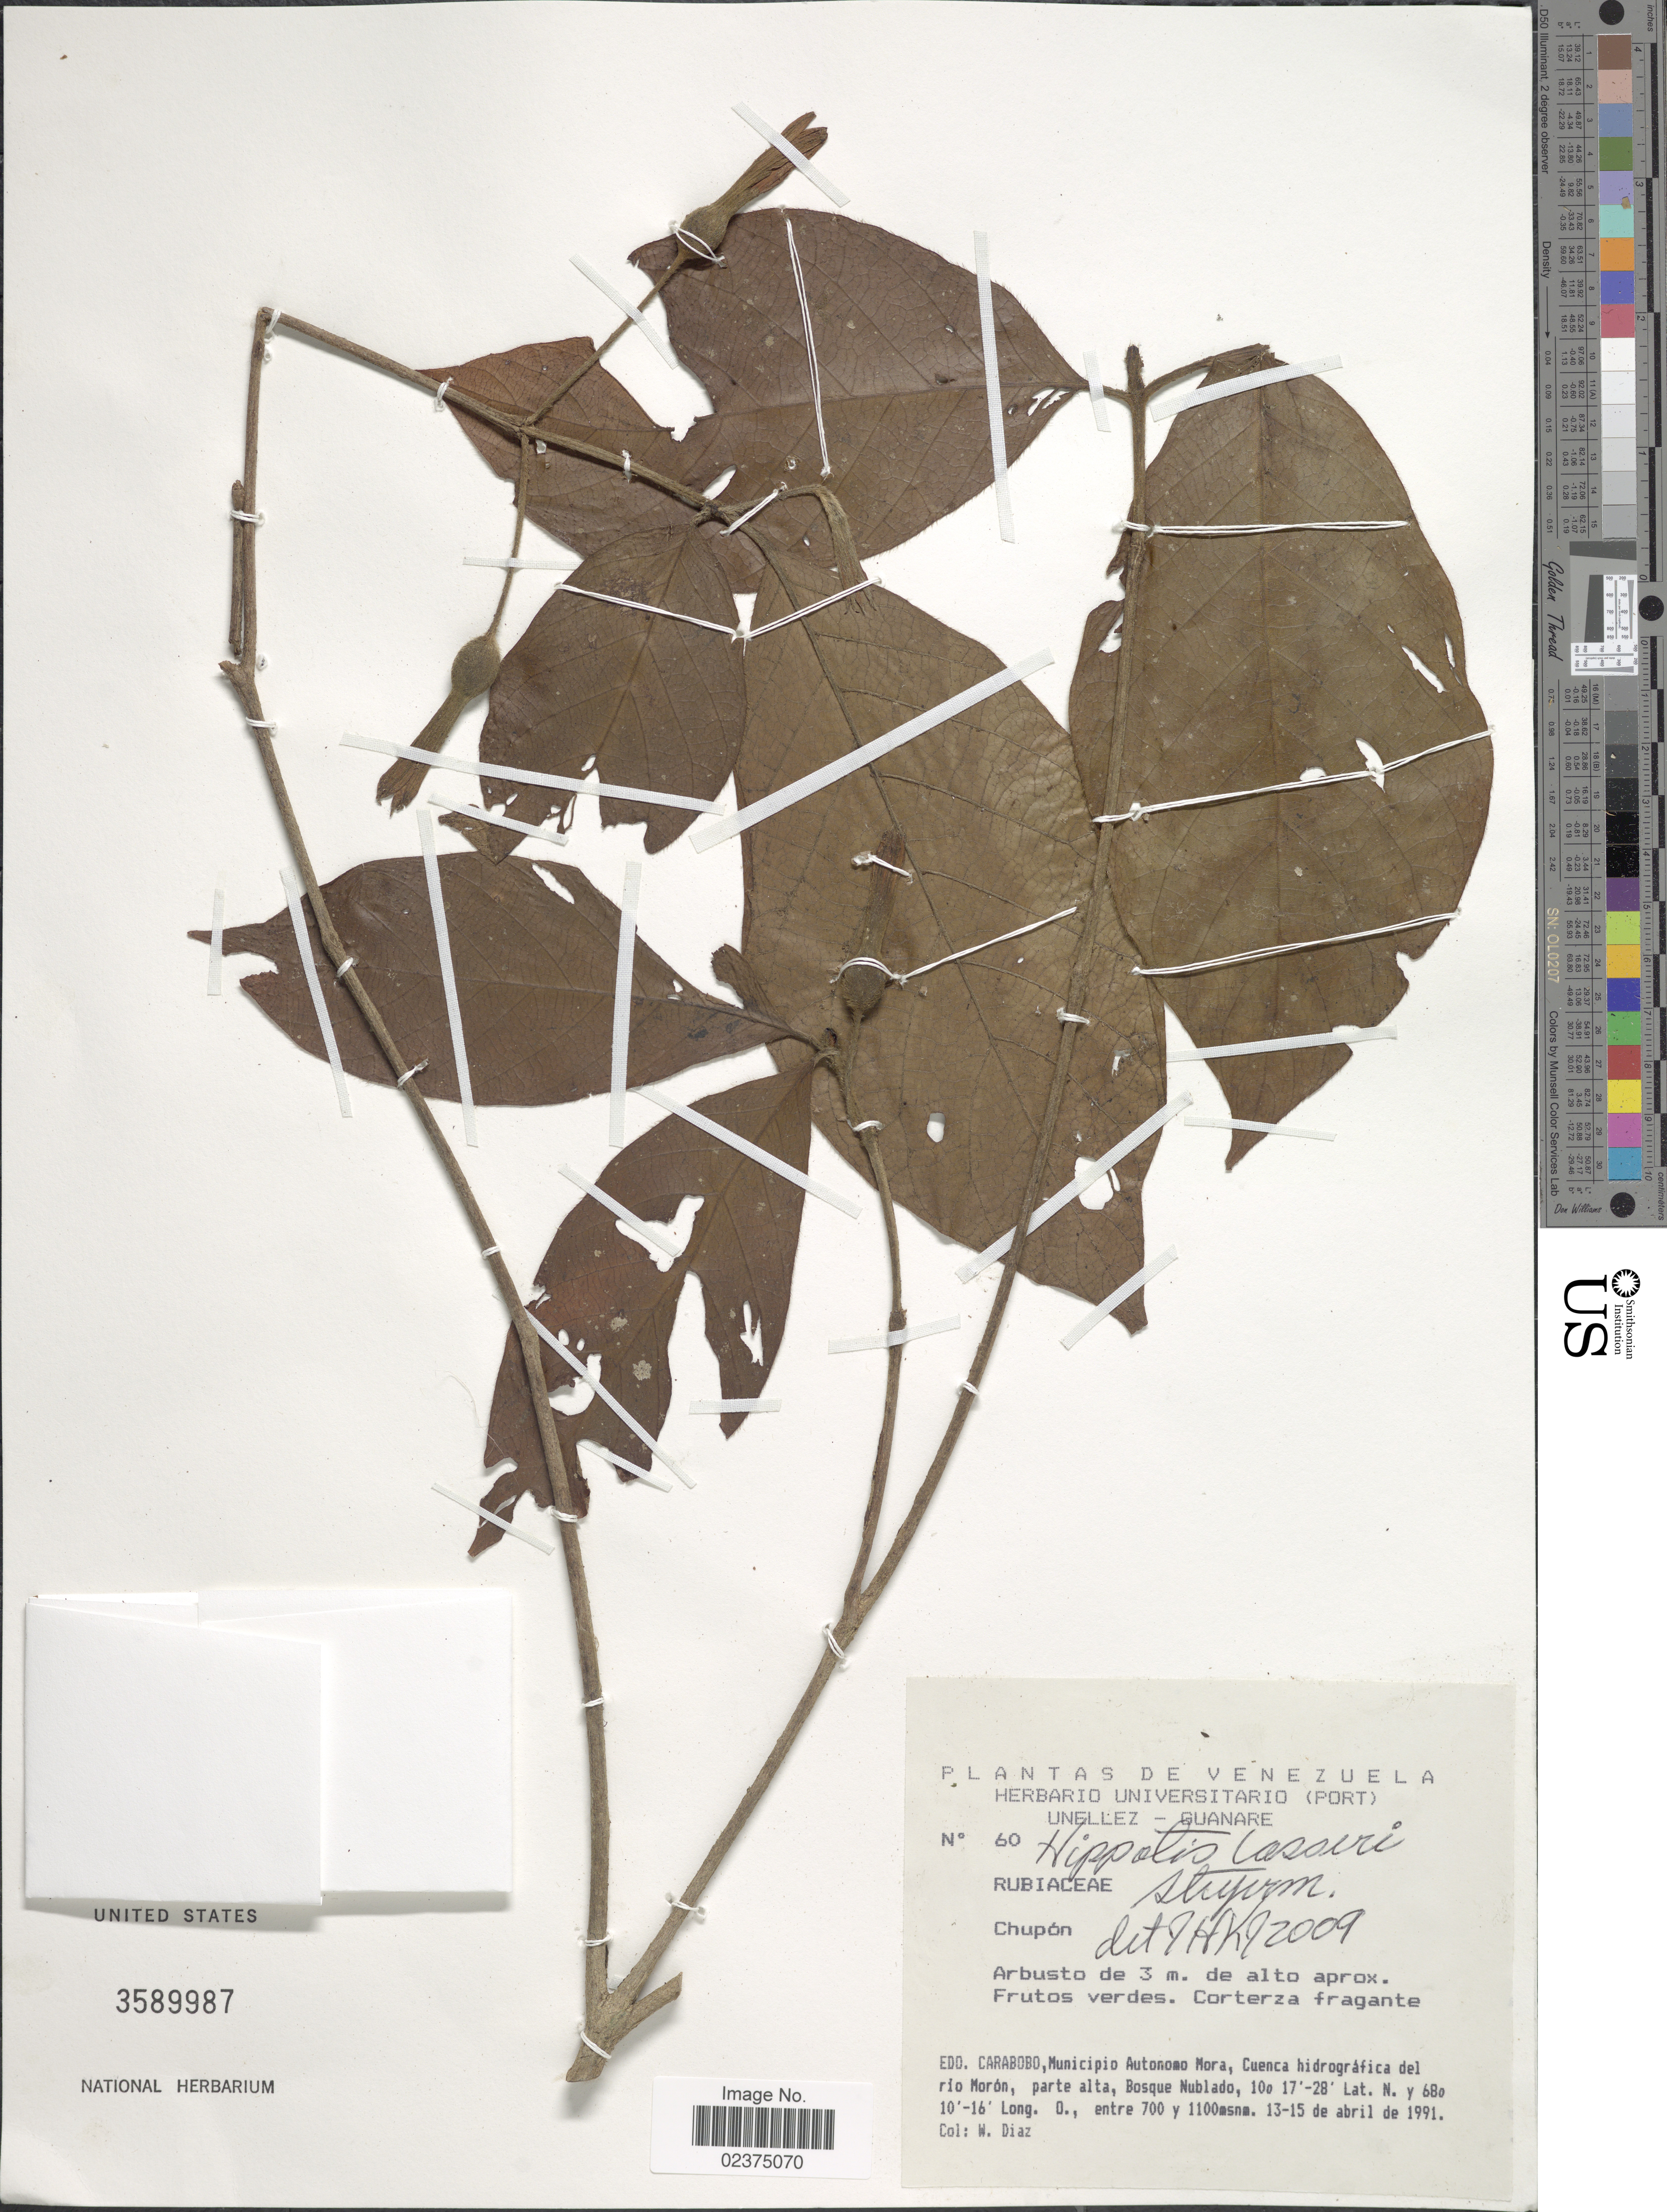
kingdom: Plantae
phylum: Tracheophyta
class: Magnoliopsida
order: Gentianales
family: Rubiaceae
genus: Hippotis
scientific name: Hippotis lasseri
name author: Steyerm.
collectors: W. Díaz P.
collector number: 60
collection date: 1991-04-13/1991-04-15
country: Venezuela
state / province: Carabobo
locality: Municipio Autonomo Mora, Cuenca hidrografica del rio Moron, parte alta, Bosque Nublado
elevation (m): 700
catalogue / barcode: US 3589987